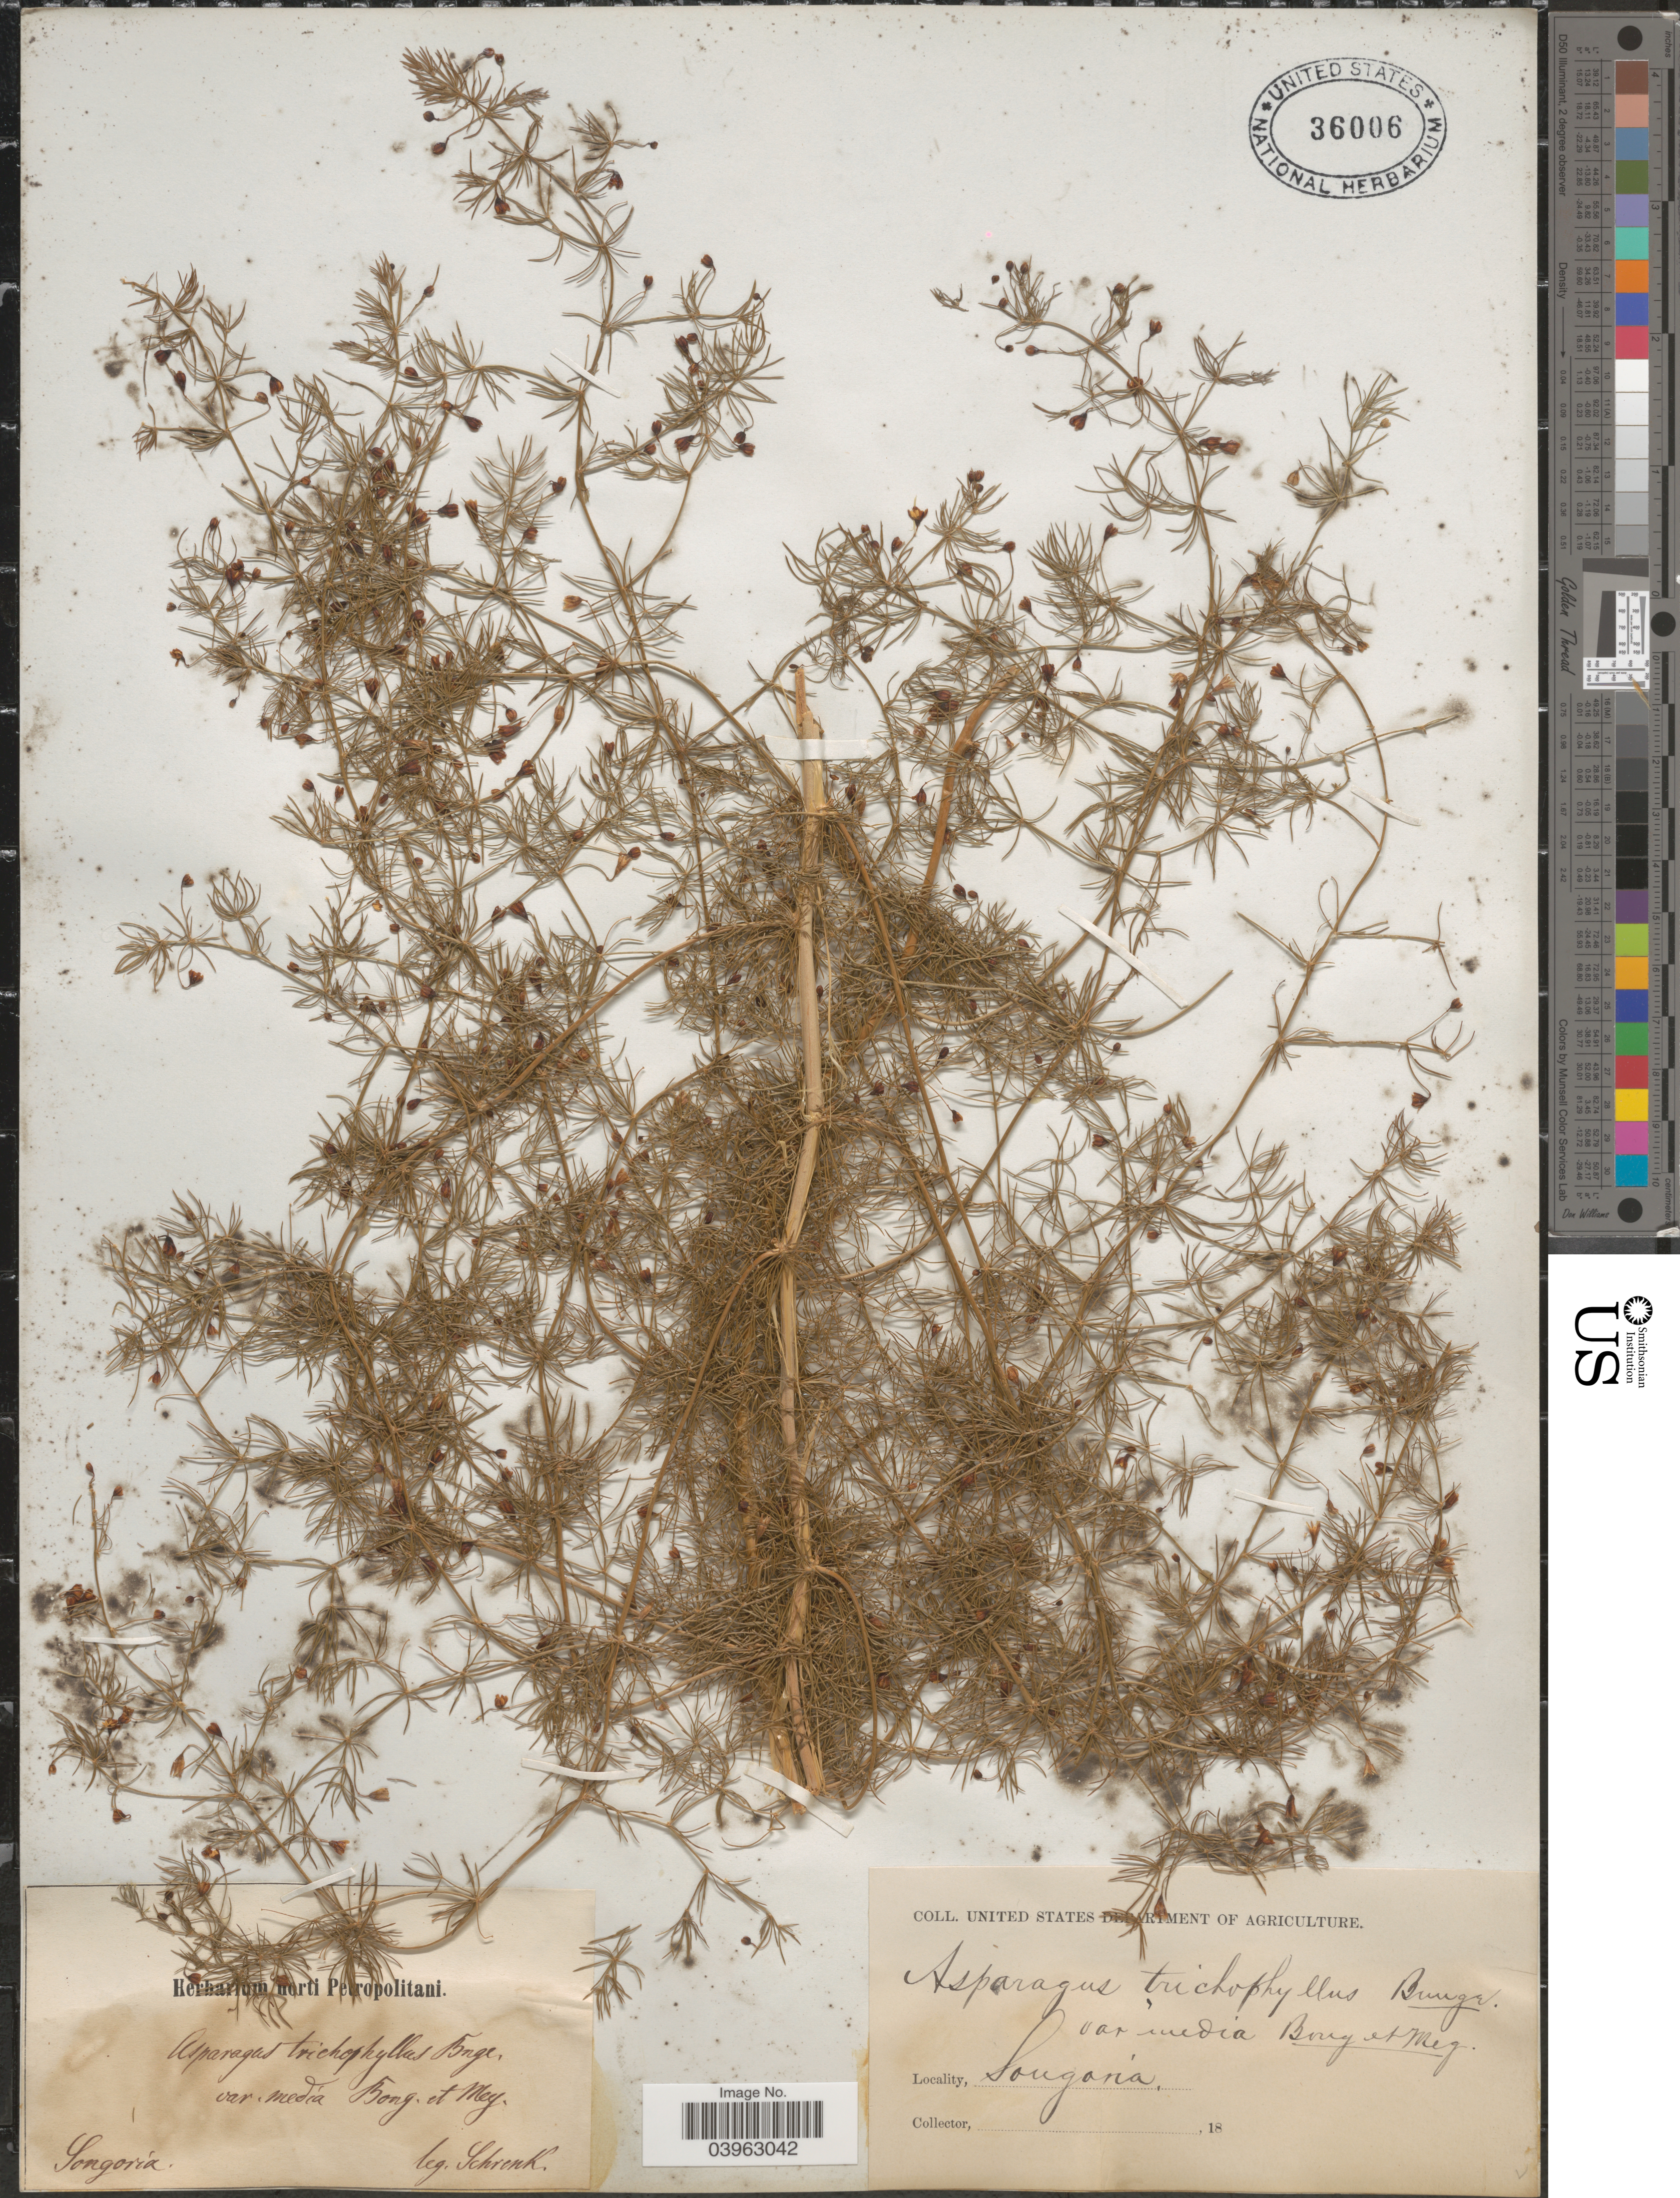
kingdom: Plantae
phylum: Tracheophyta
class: Liliopsida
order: Asparagales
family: Asparagaceae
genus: Asparagus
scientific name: Asparagus trichophyllus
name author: Bunge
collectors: A.G. Schrenk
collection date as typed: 18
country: China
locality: Songoria.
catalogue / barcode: US 36006